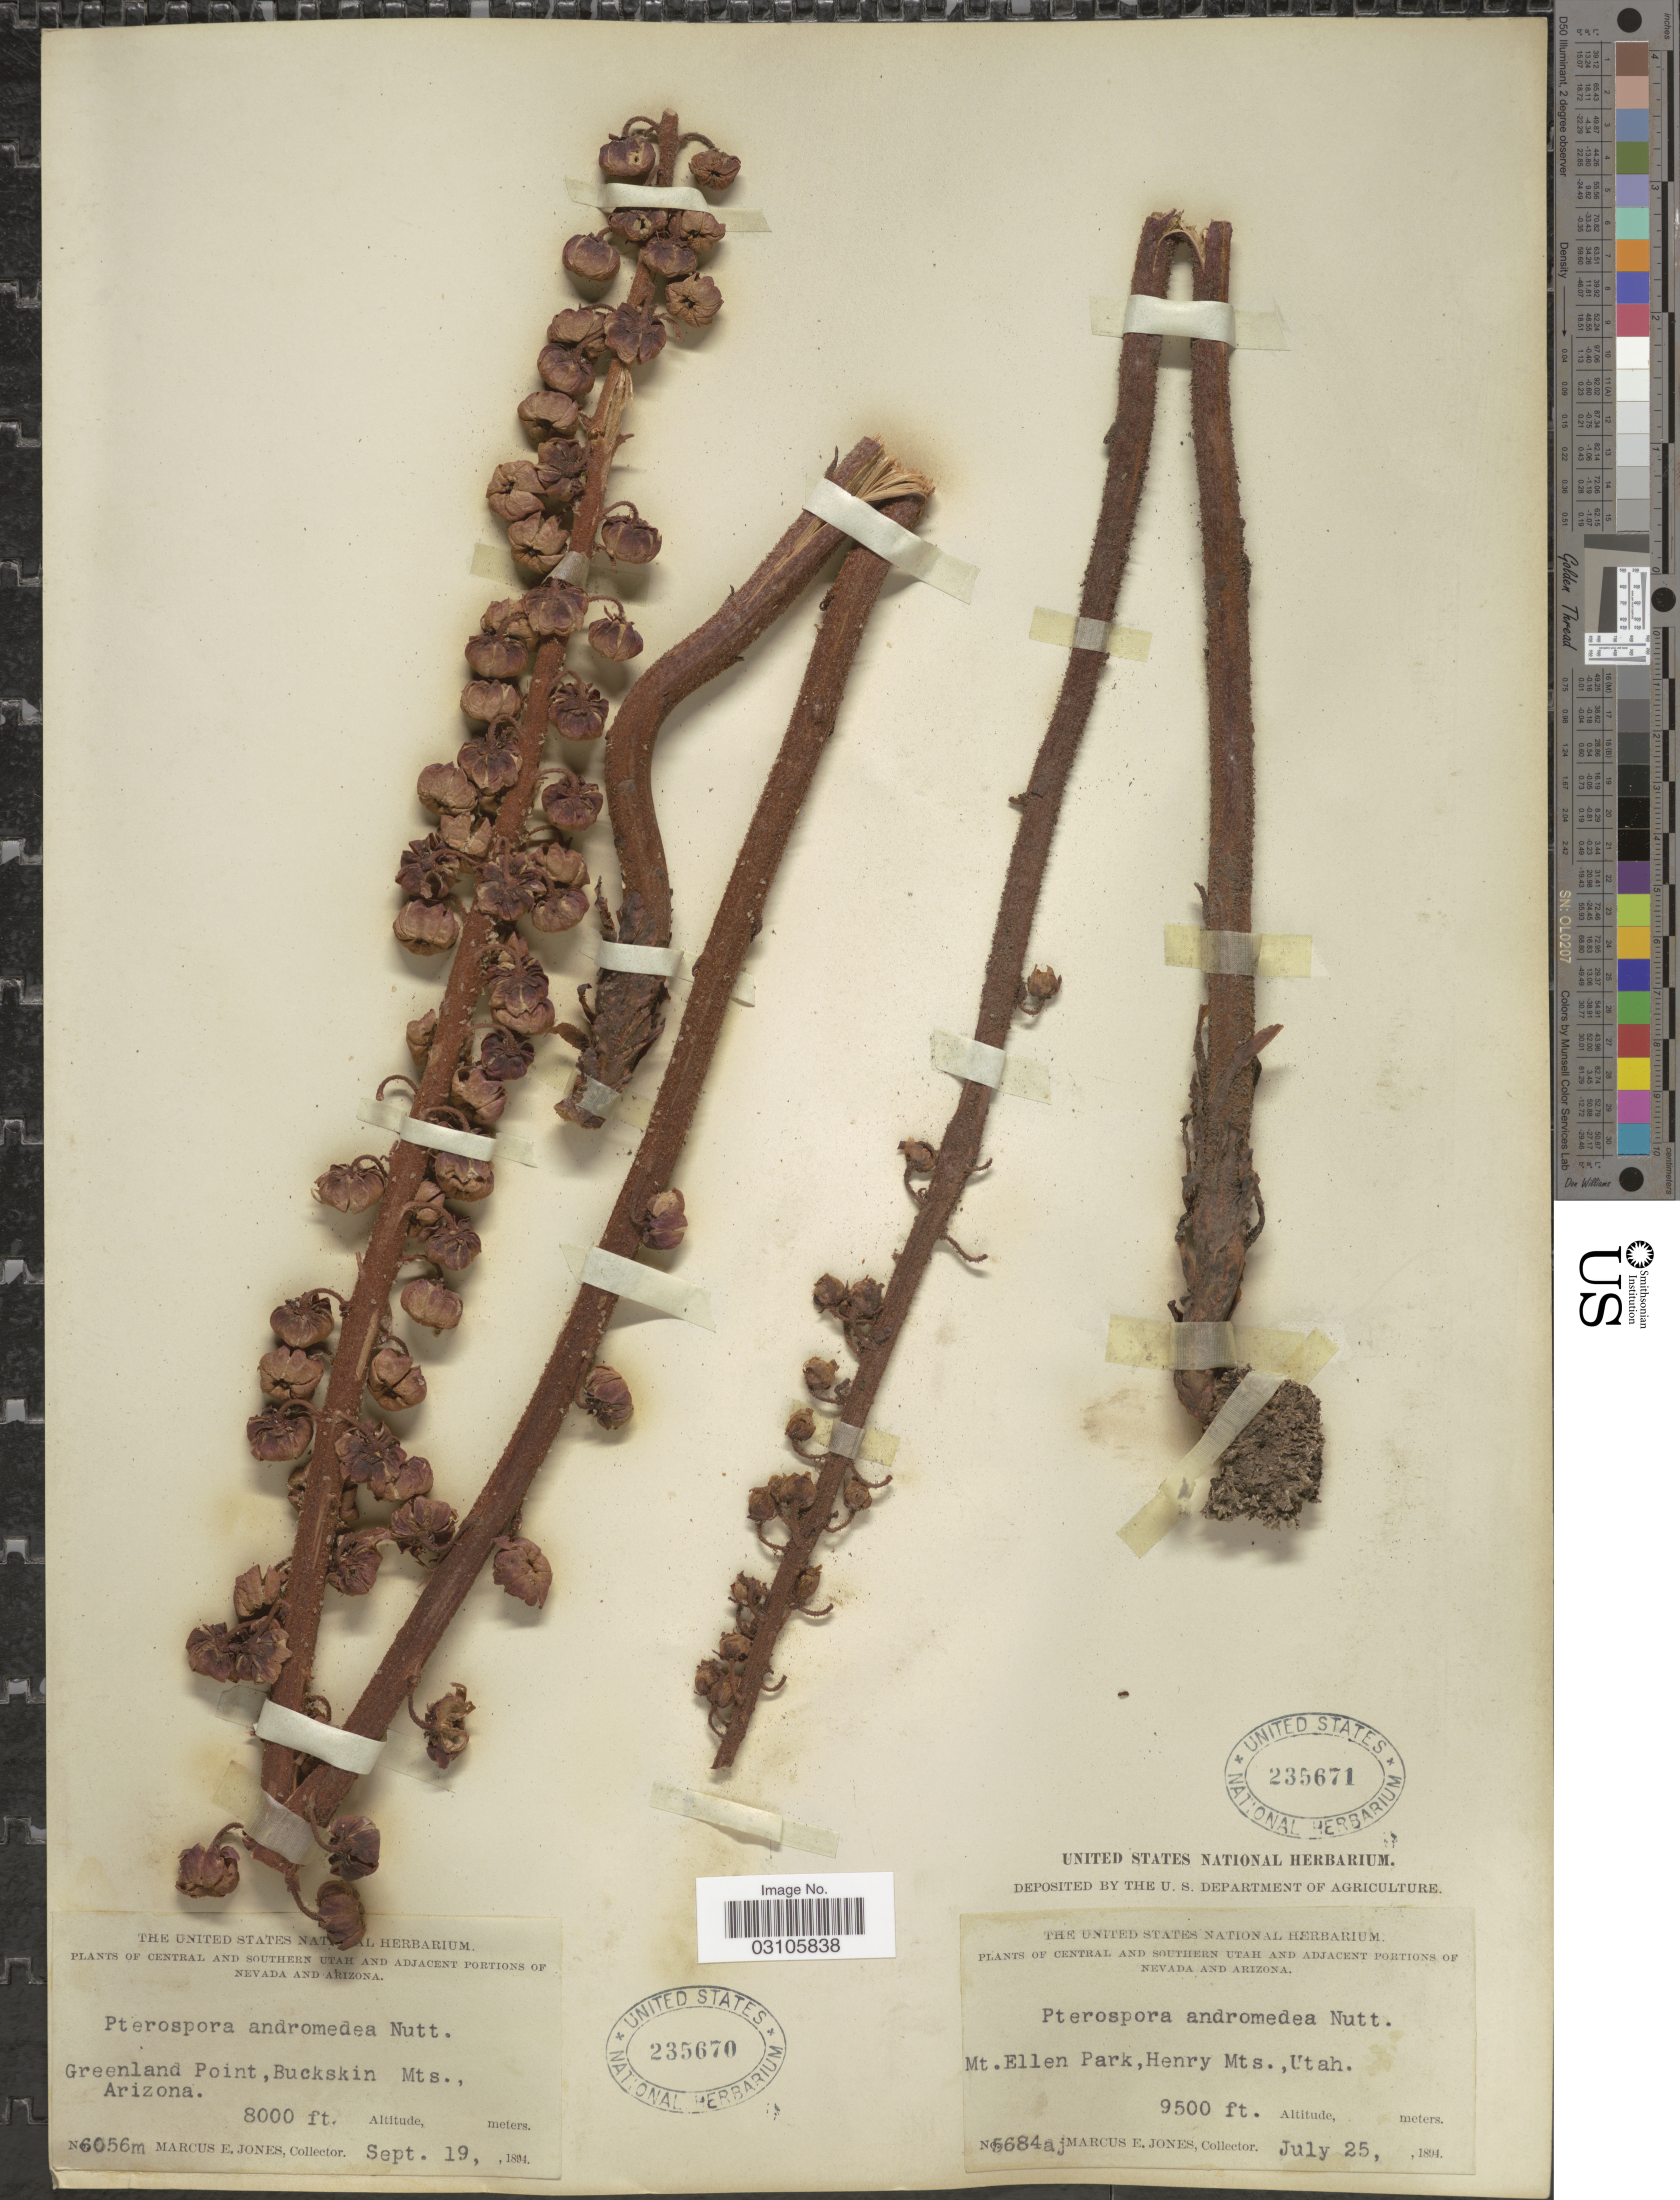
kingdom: Plantae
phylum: Tracheophyta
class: Magnoliopsida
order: Ericales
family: Ericaceae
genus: Pterospora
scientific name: Pterospora andromedea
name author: Nutt.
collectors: M. E. Jones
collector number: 5684aj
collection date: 1894-07-25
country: United States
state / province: Utah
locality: Central and southern Utah. Mt. Ellen Park, Henry Mts.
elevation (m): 2896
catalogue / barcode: US 235671-2